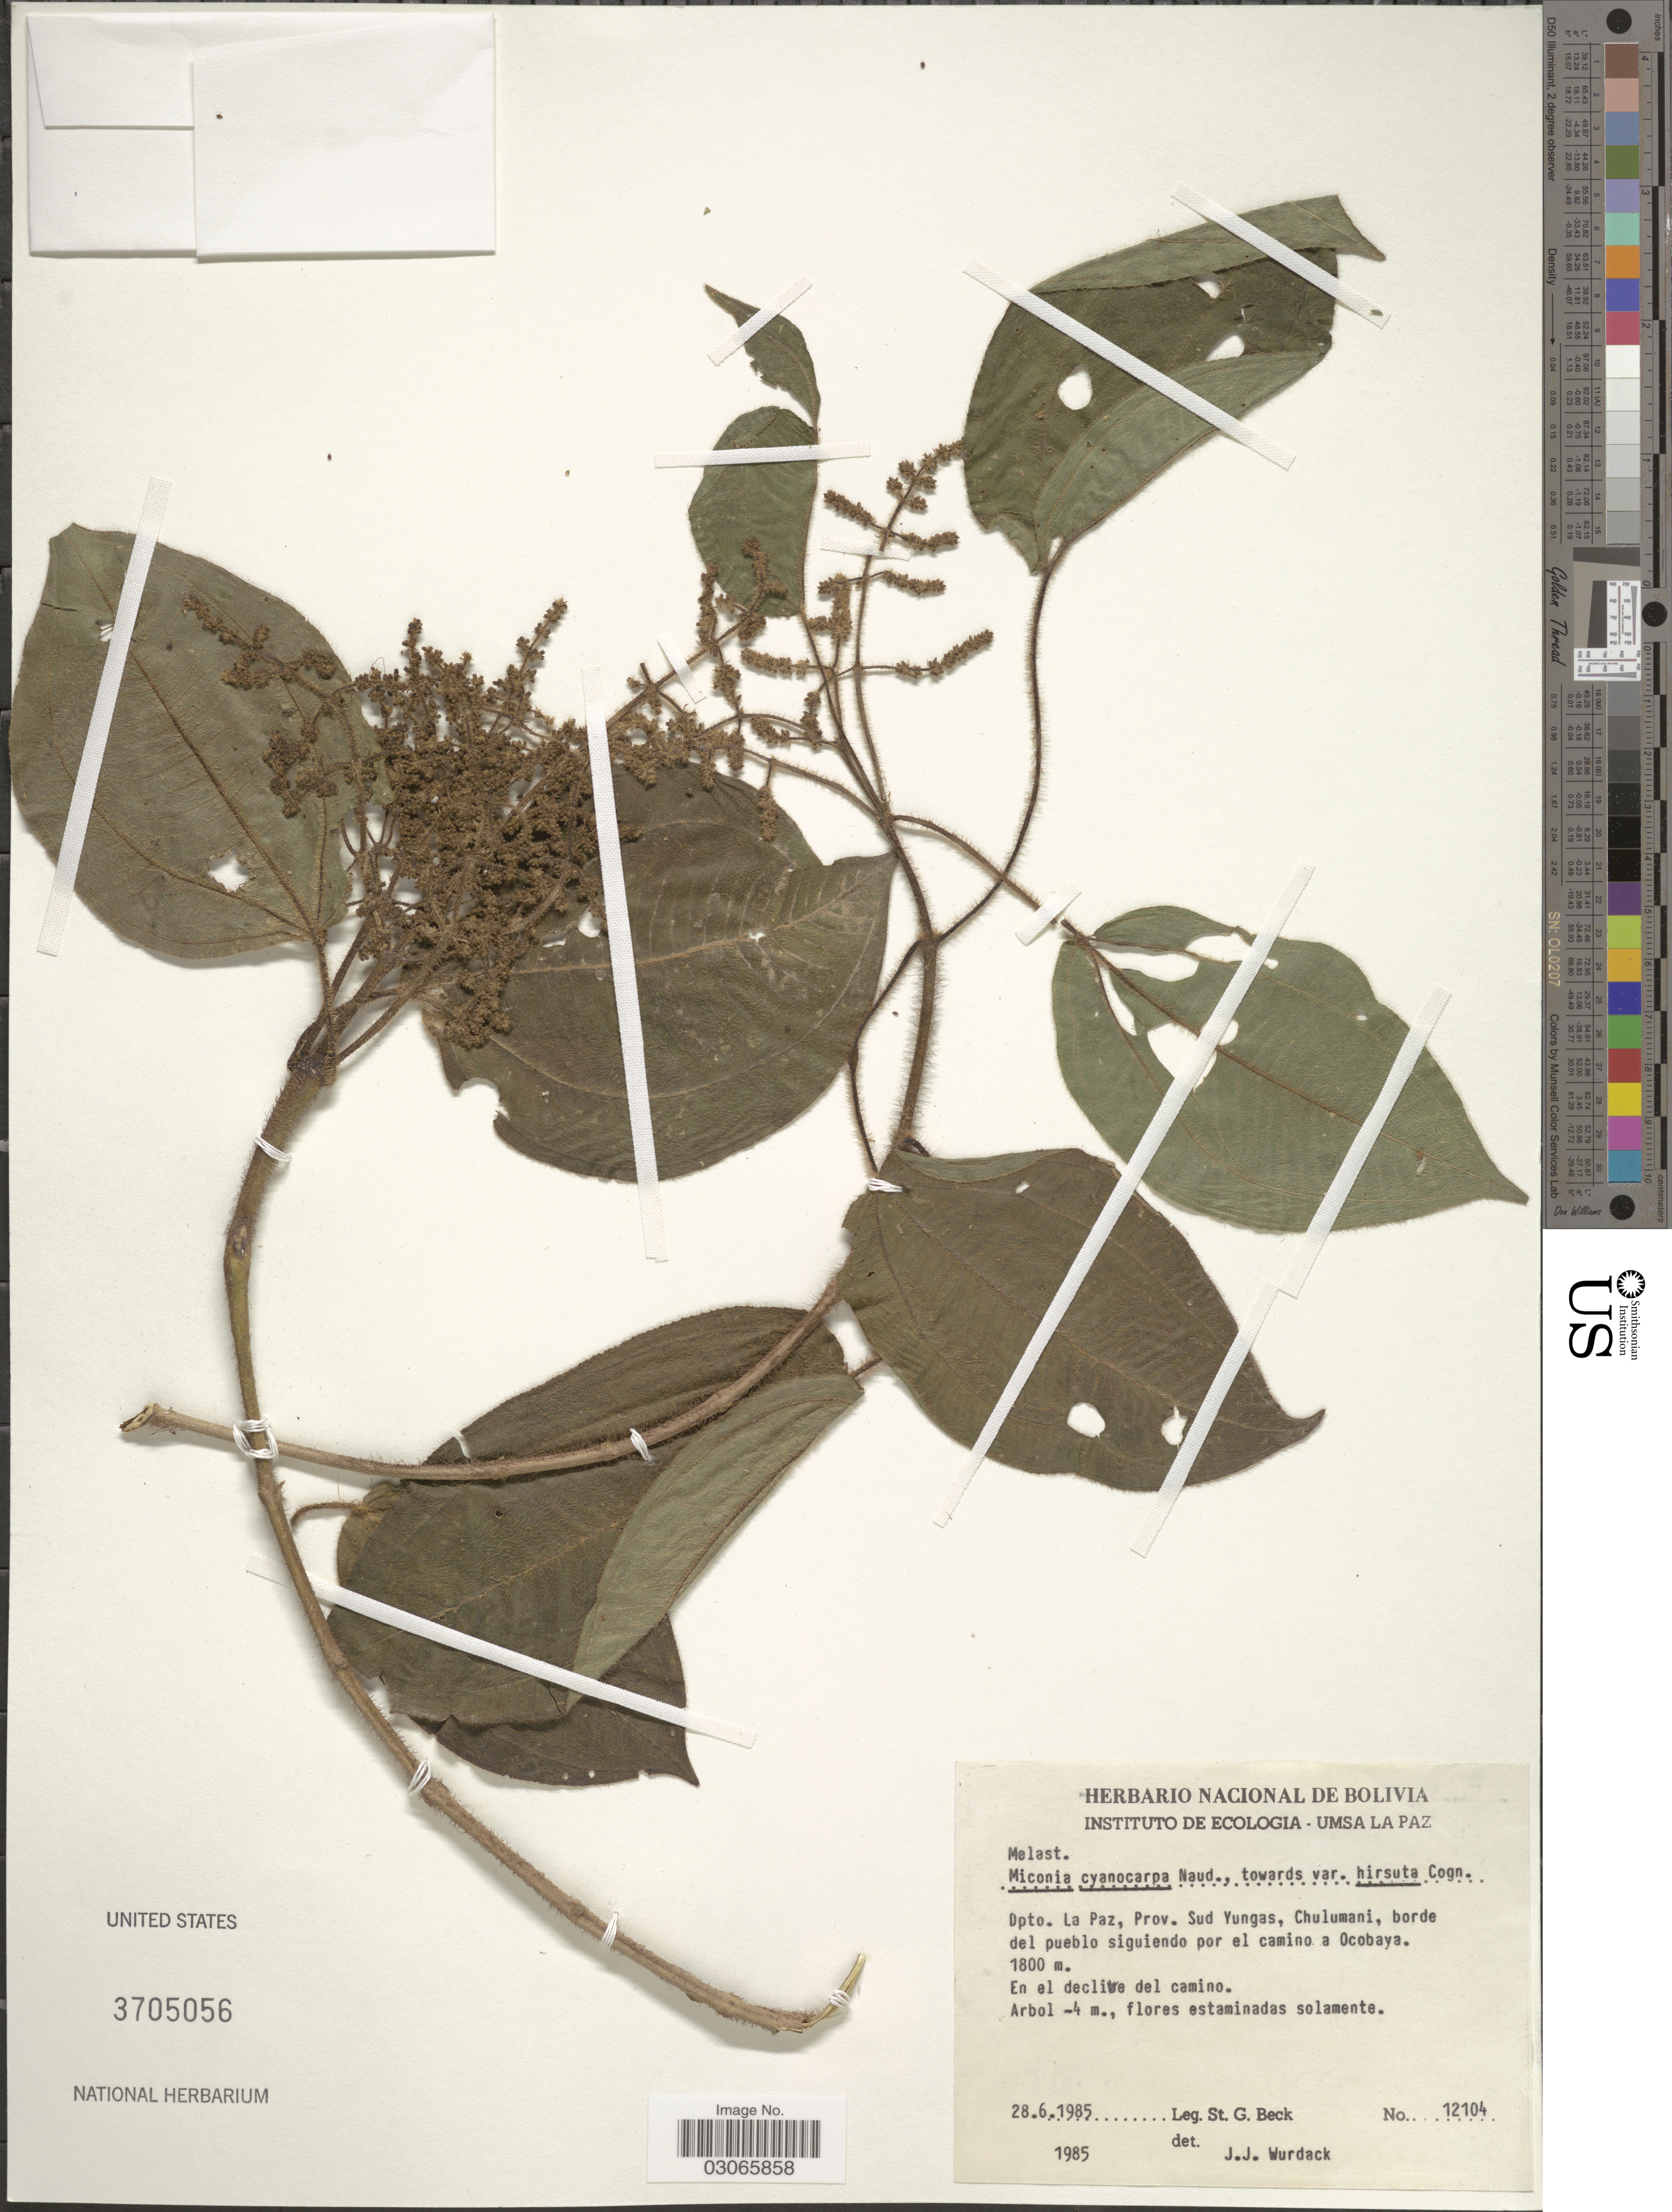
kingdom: Plantae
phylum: Tracheophyta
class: Magnoliopsida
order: Myrtales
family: Melastomataceae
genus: Miconia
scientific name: Miconia cyanocarpa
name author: Naudin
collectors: S. G. Beck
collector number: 12104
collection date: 1985-06-28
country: Bolivia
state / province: La Paz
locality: Dpto. La Paz, Prov. Sud Yungas, Chulumani, borde del pueblo siguiendo por el camino a Ocobaya.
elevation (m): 1800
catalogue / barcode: US 3705056